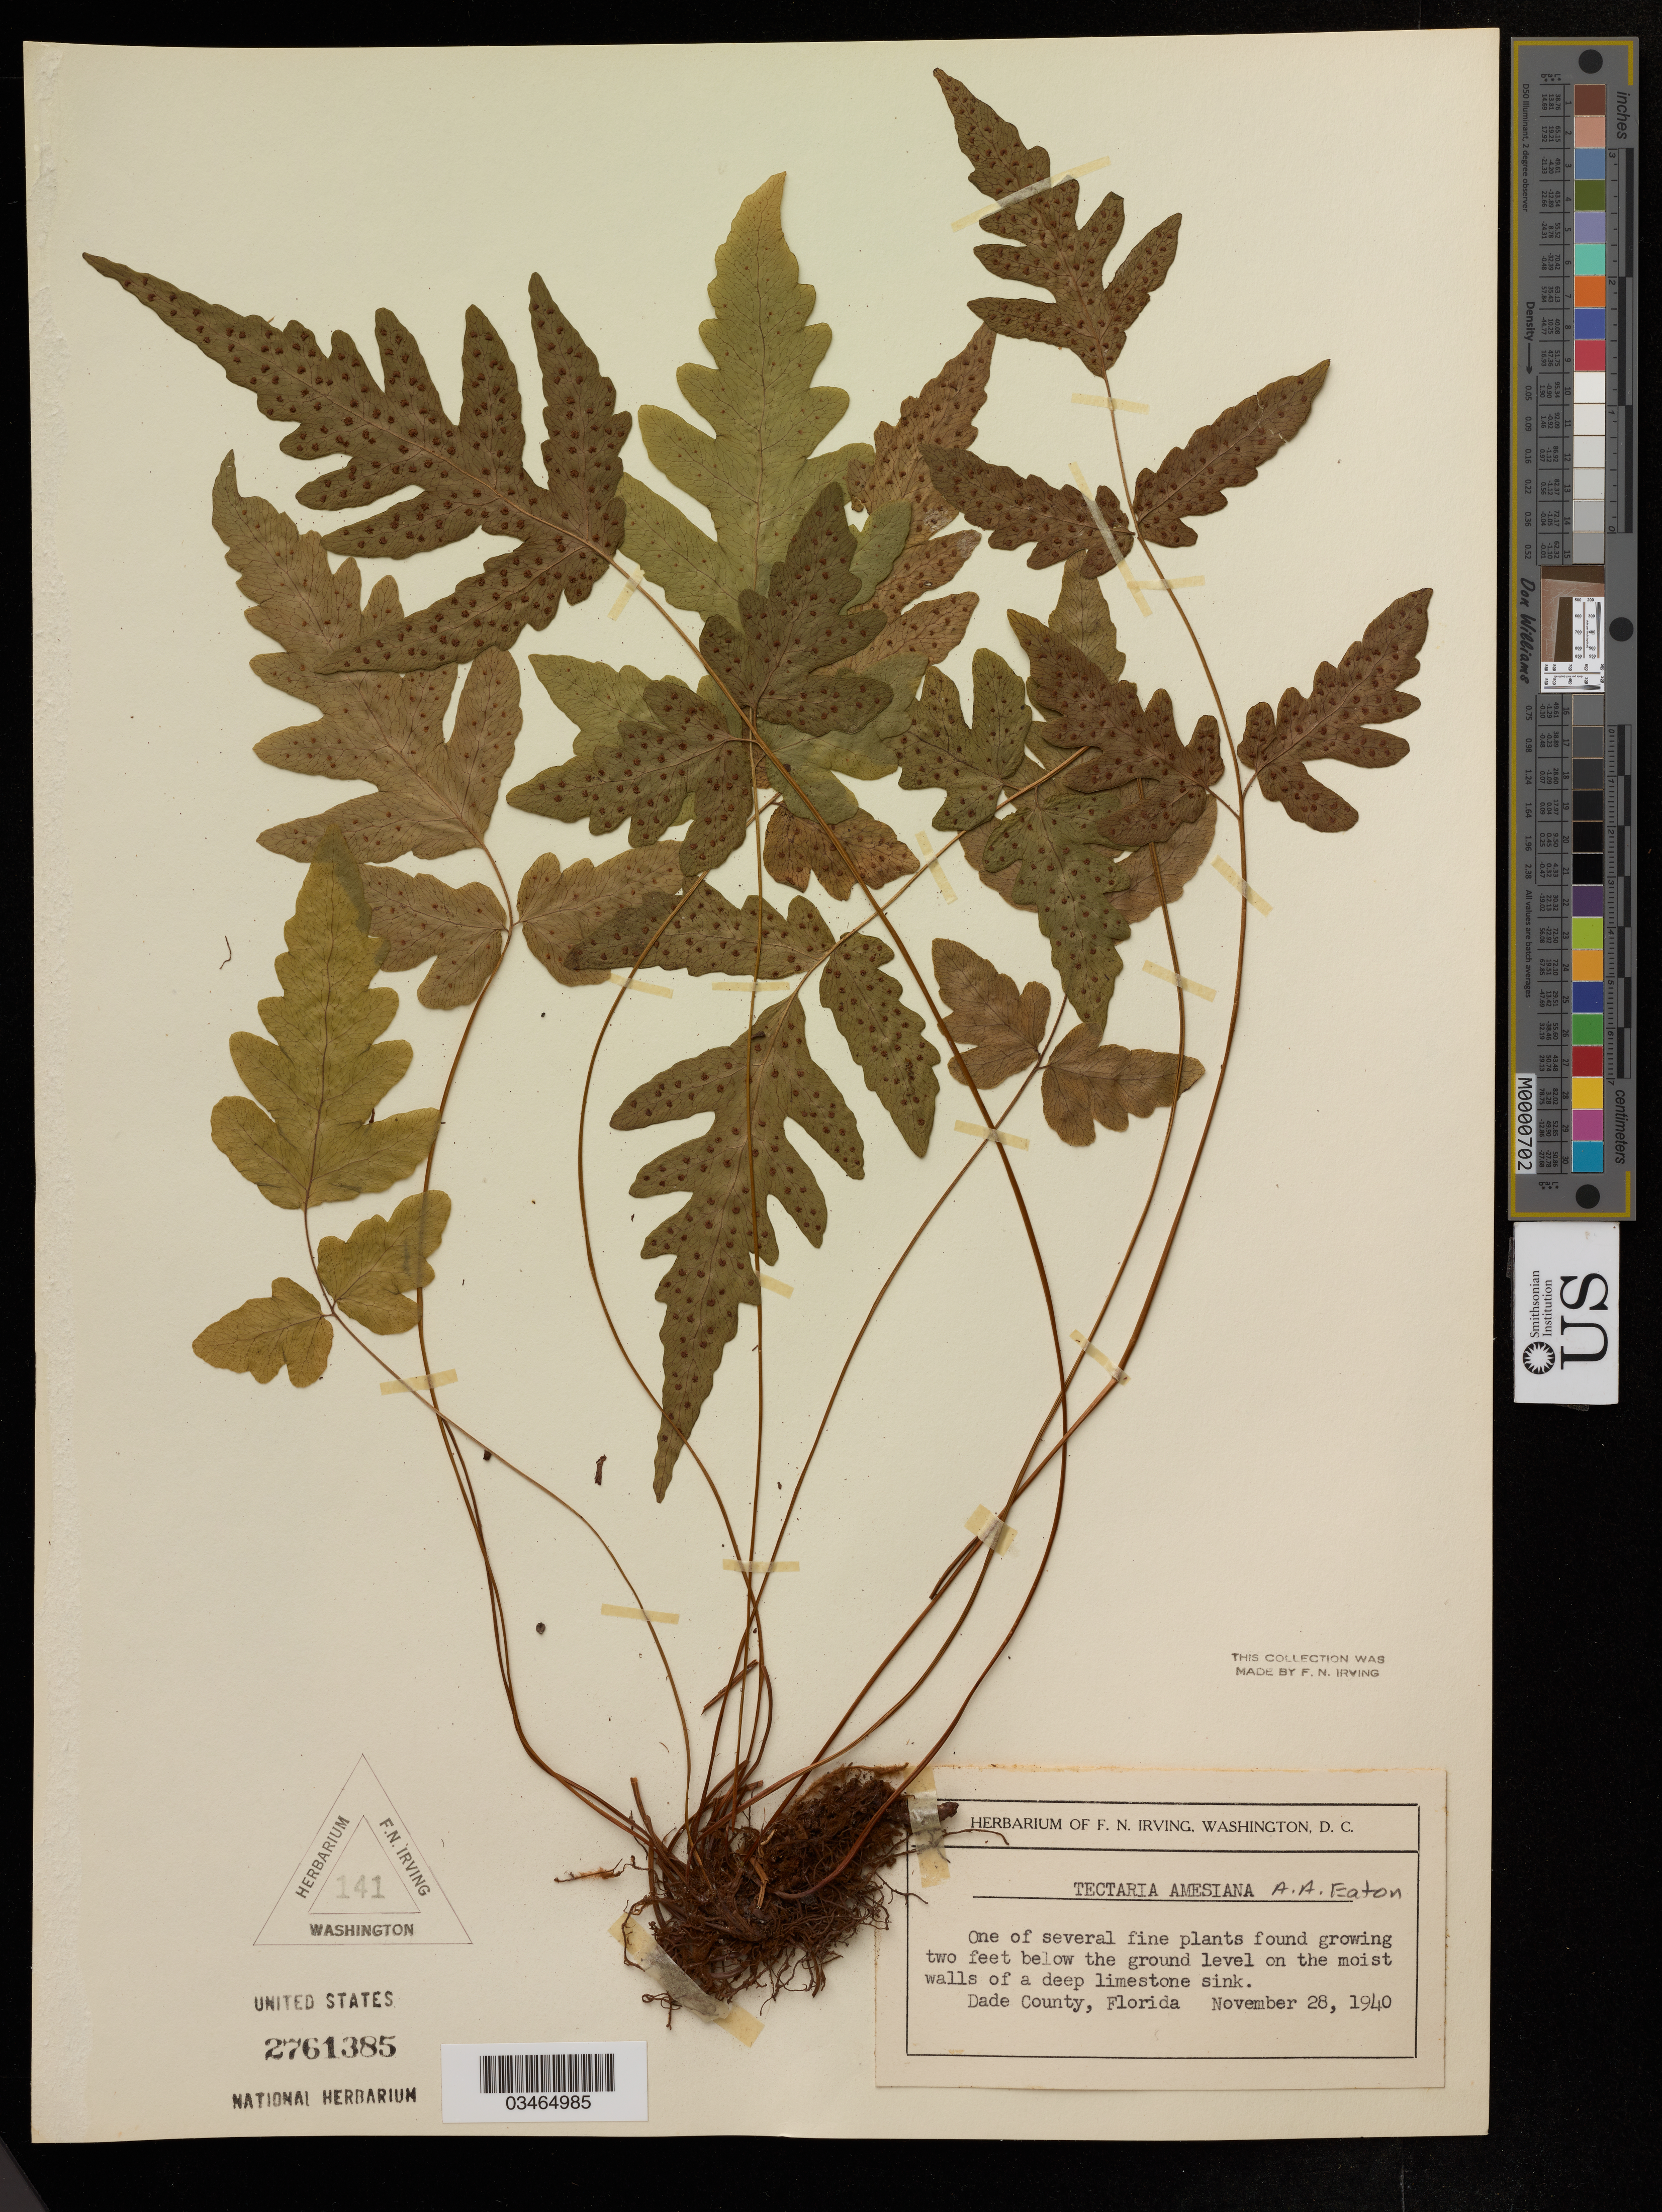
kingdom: Plantae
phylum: Tracheophyta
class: Polypodiopsida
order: Polypodiales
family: Tectariaceae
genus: Tectaria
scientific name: Tectaria amesiana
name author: A.A. Eaton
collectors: ex herb. F.N. Irving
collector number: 141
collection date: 1940-11-28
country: United States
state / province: Florida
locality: Dade County.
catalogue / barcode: US 2761385